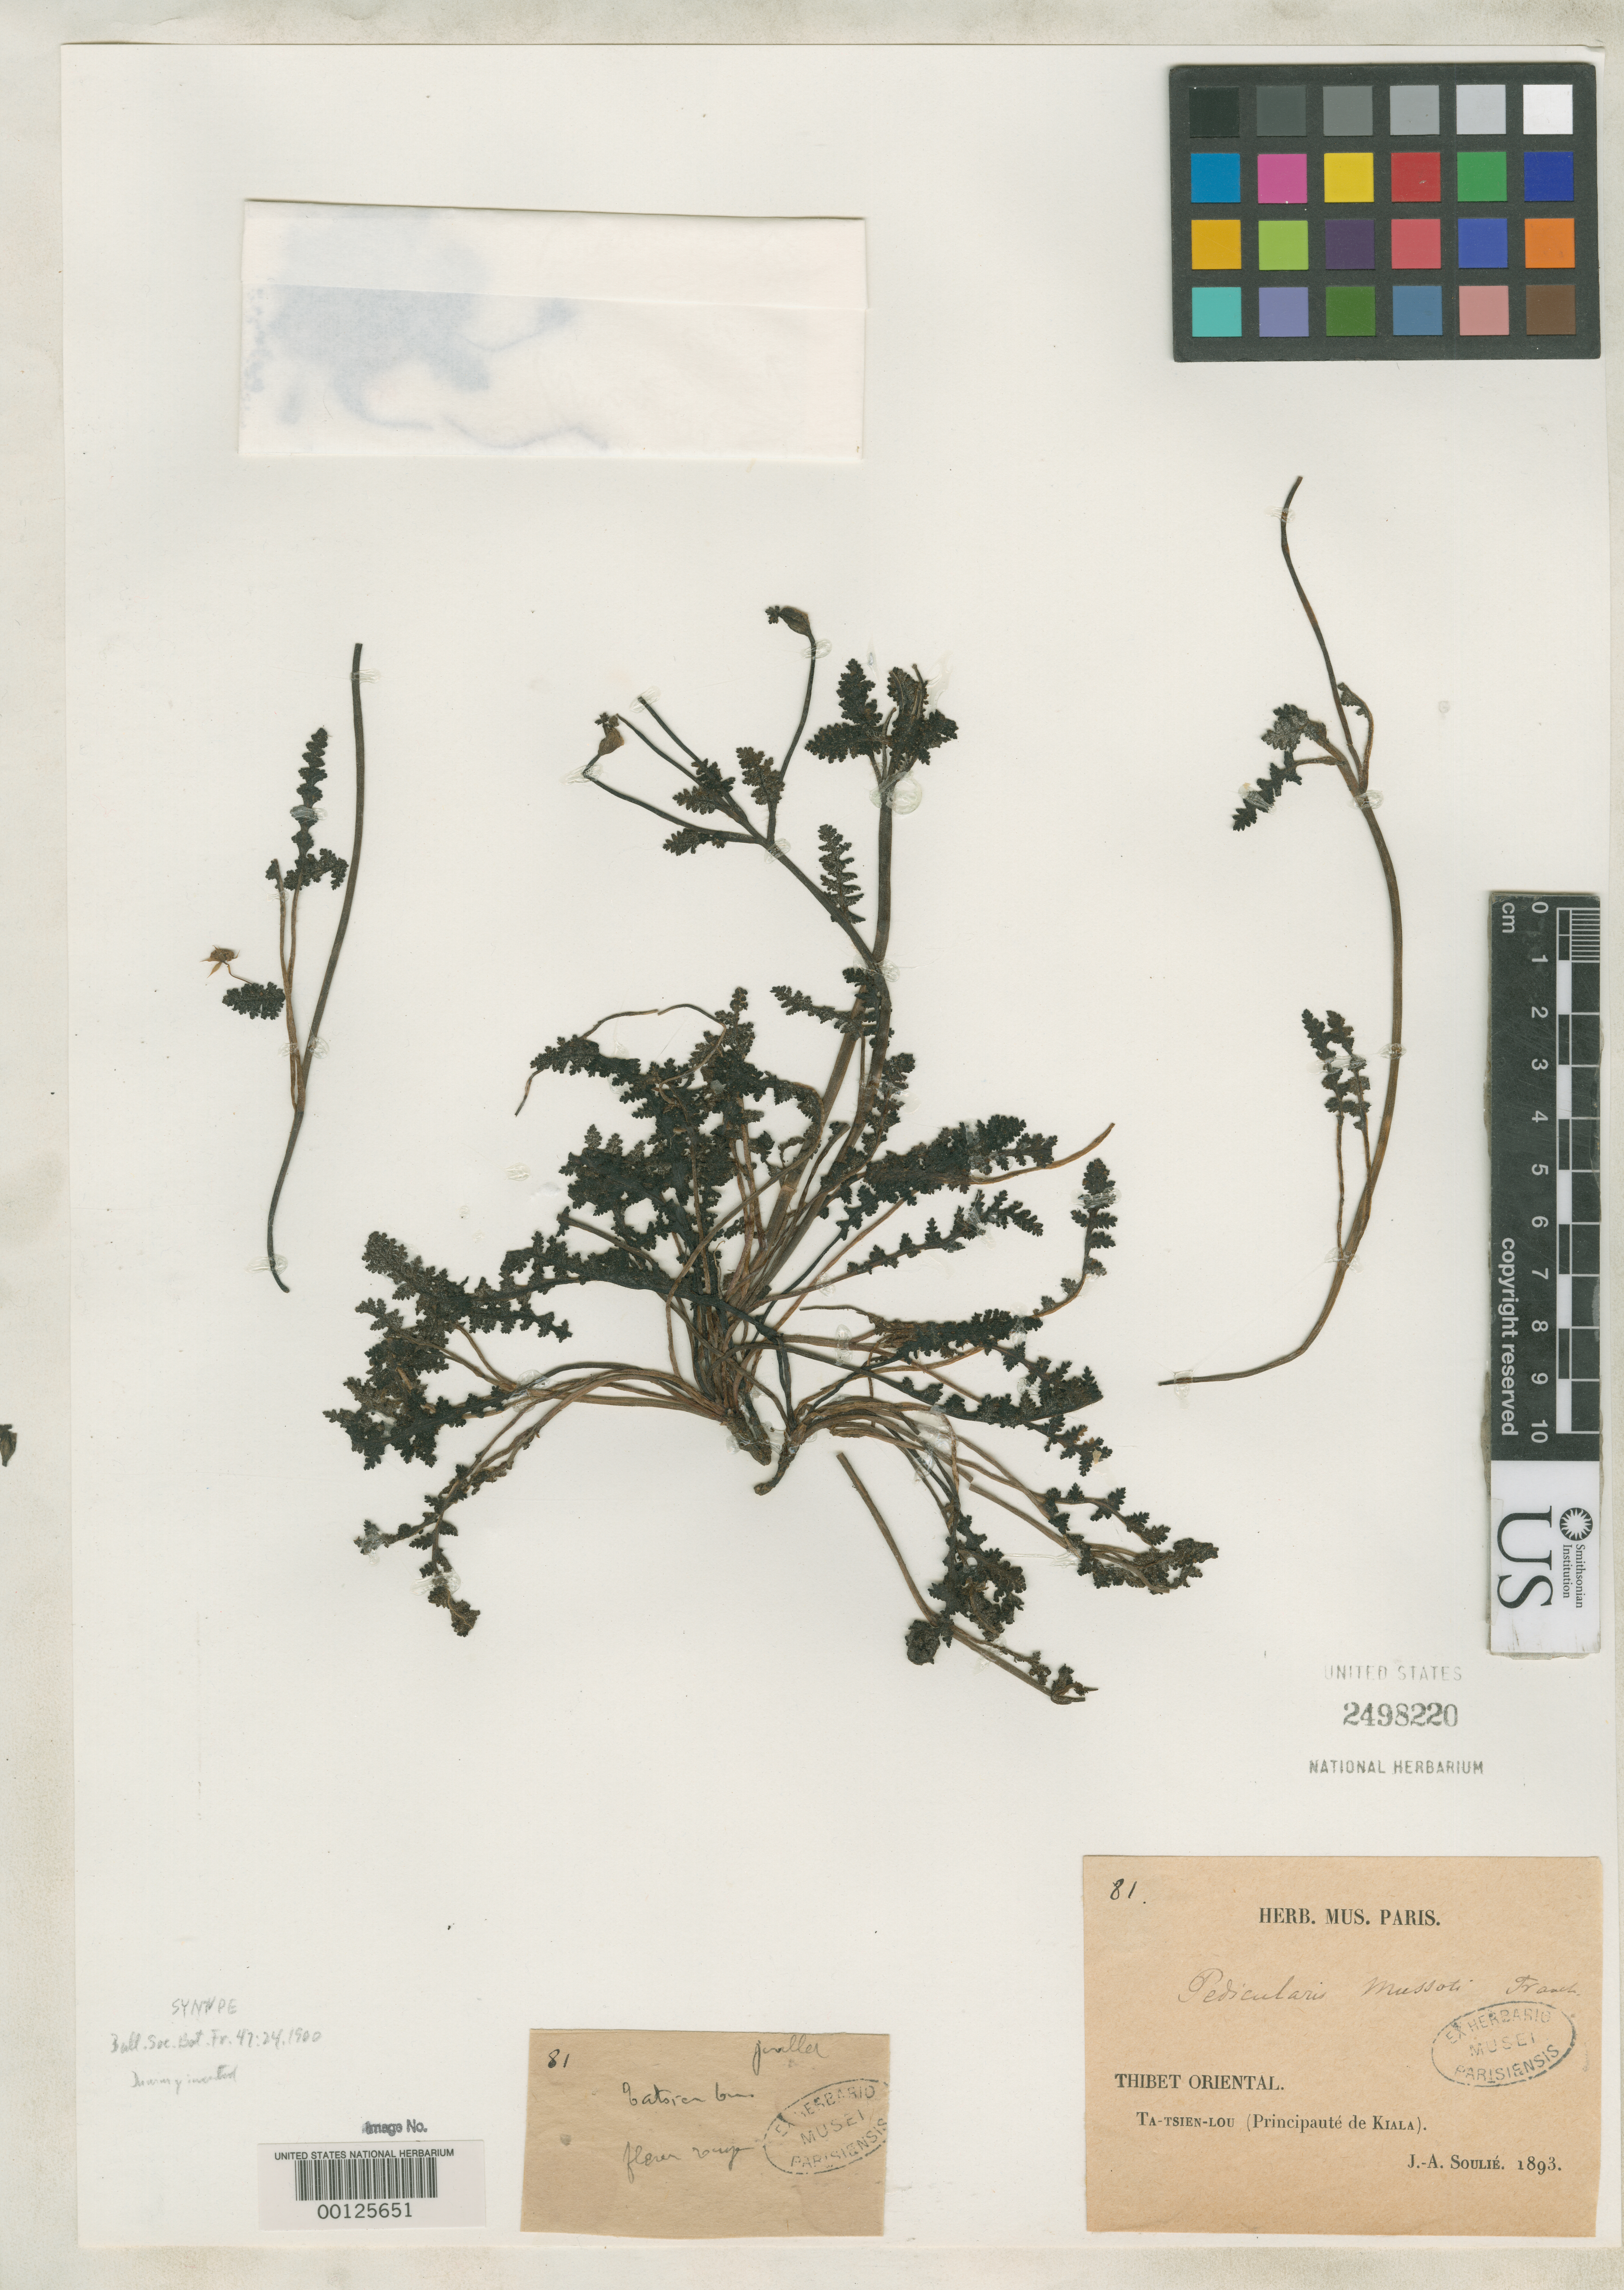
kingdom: Plantae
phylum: Tracheophyta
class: Magnoliopsida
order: Lamiales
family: Orobanchaceae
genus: Pedicularis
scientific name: Pedicularis mussoti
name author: Franch.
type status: Syntype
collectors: J. Soulie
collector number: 81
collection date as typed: Jul 1893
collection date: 1893-07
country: China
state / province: Xizang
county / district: Kiala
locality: Kangting ("Tatsienlu").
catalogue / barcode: US 2498220